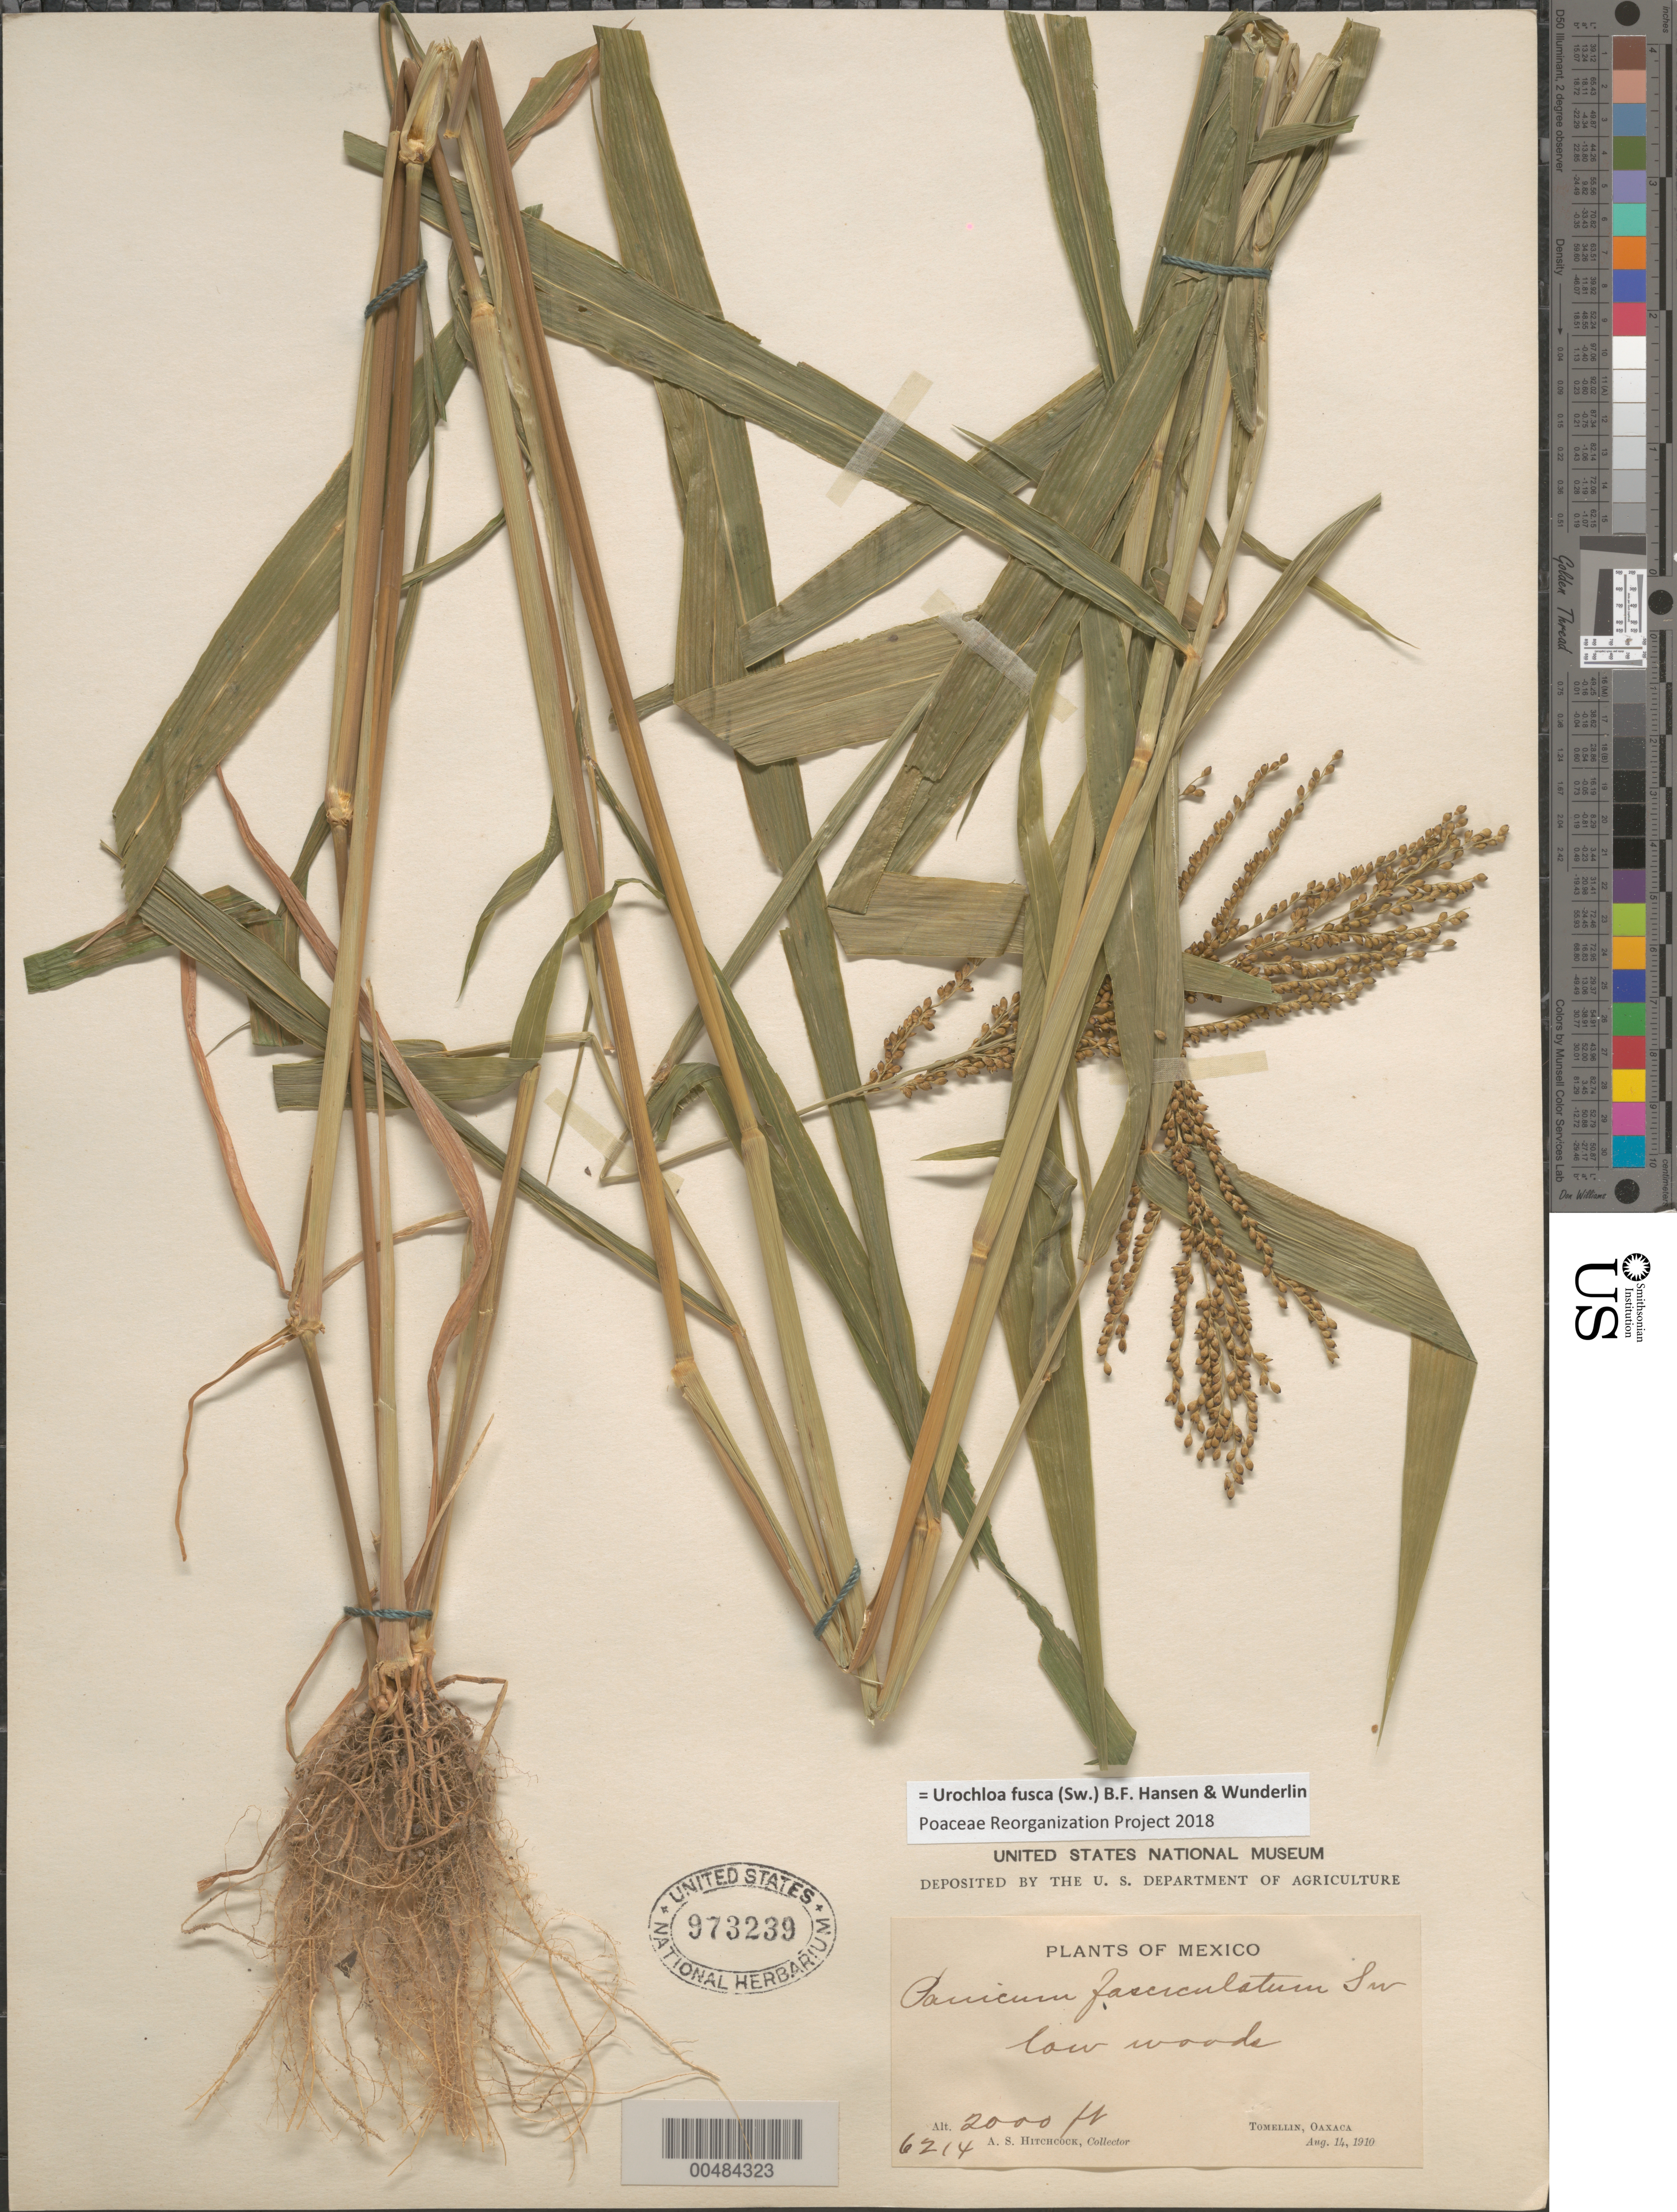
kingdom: Plantae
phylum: Tracheophyta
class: Liliopsida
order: Poales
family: Poaceae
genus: Brachiaria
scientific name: Brachiaria fasciculata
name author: (Sw.) Parodi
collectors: A. S. Hitchcock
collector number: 6214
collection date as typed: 14 Aug 1910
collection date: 1910-08-14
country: Mexico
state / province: Oaxaca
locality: Tomellin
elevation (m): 610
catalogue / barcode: US 973239